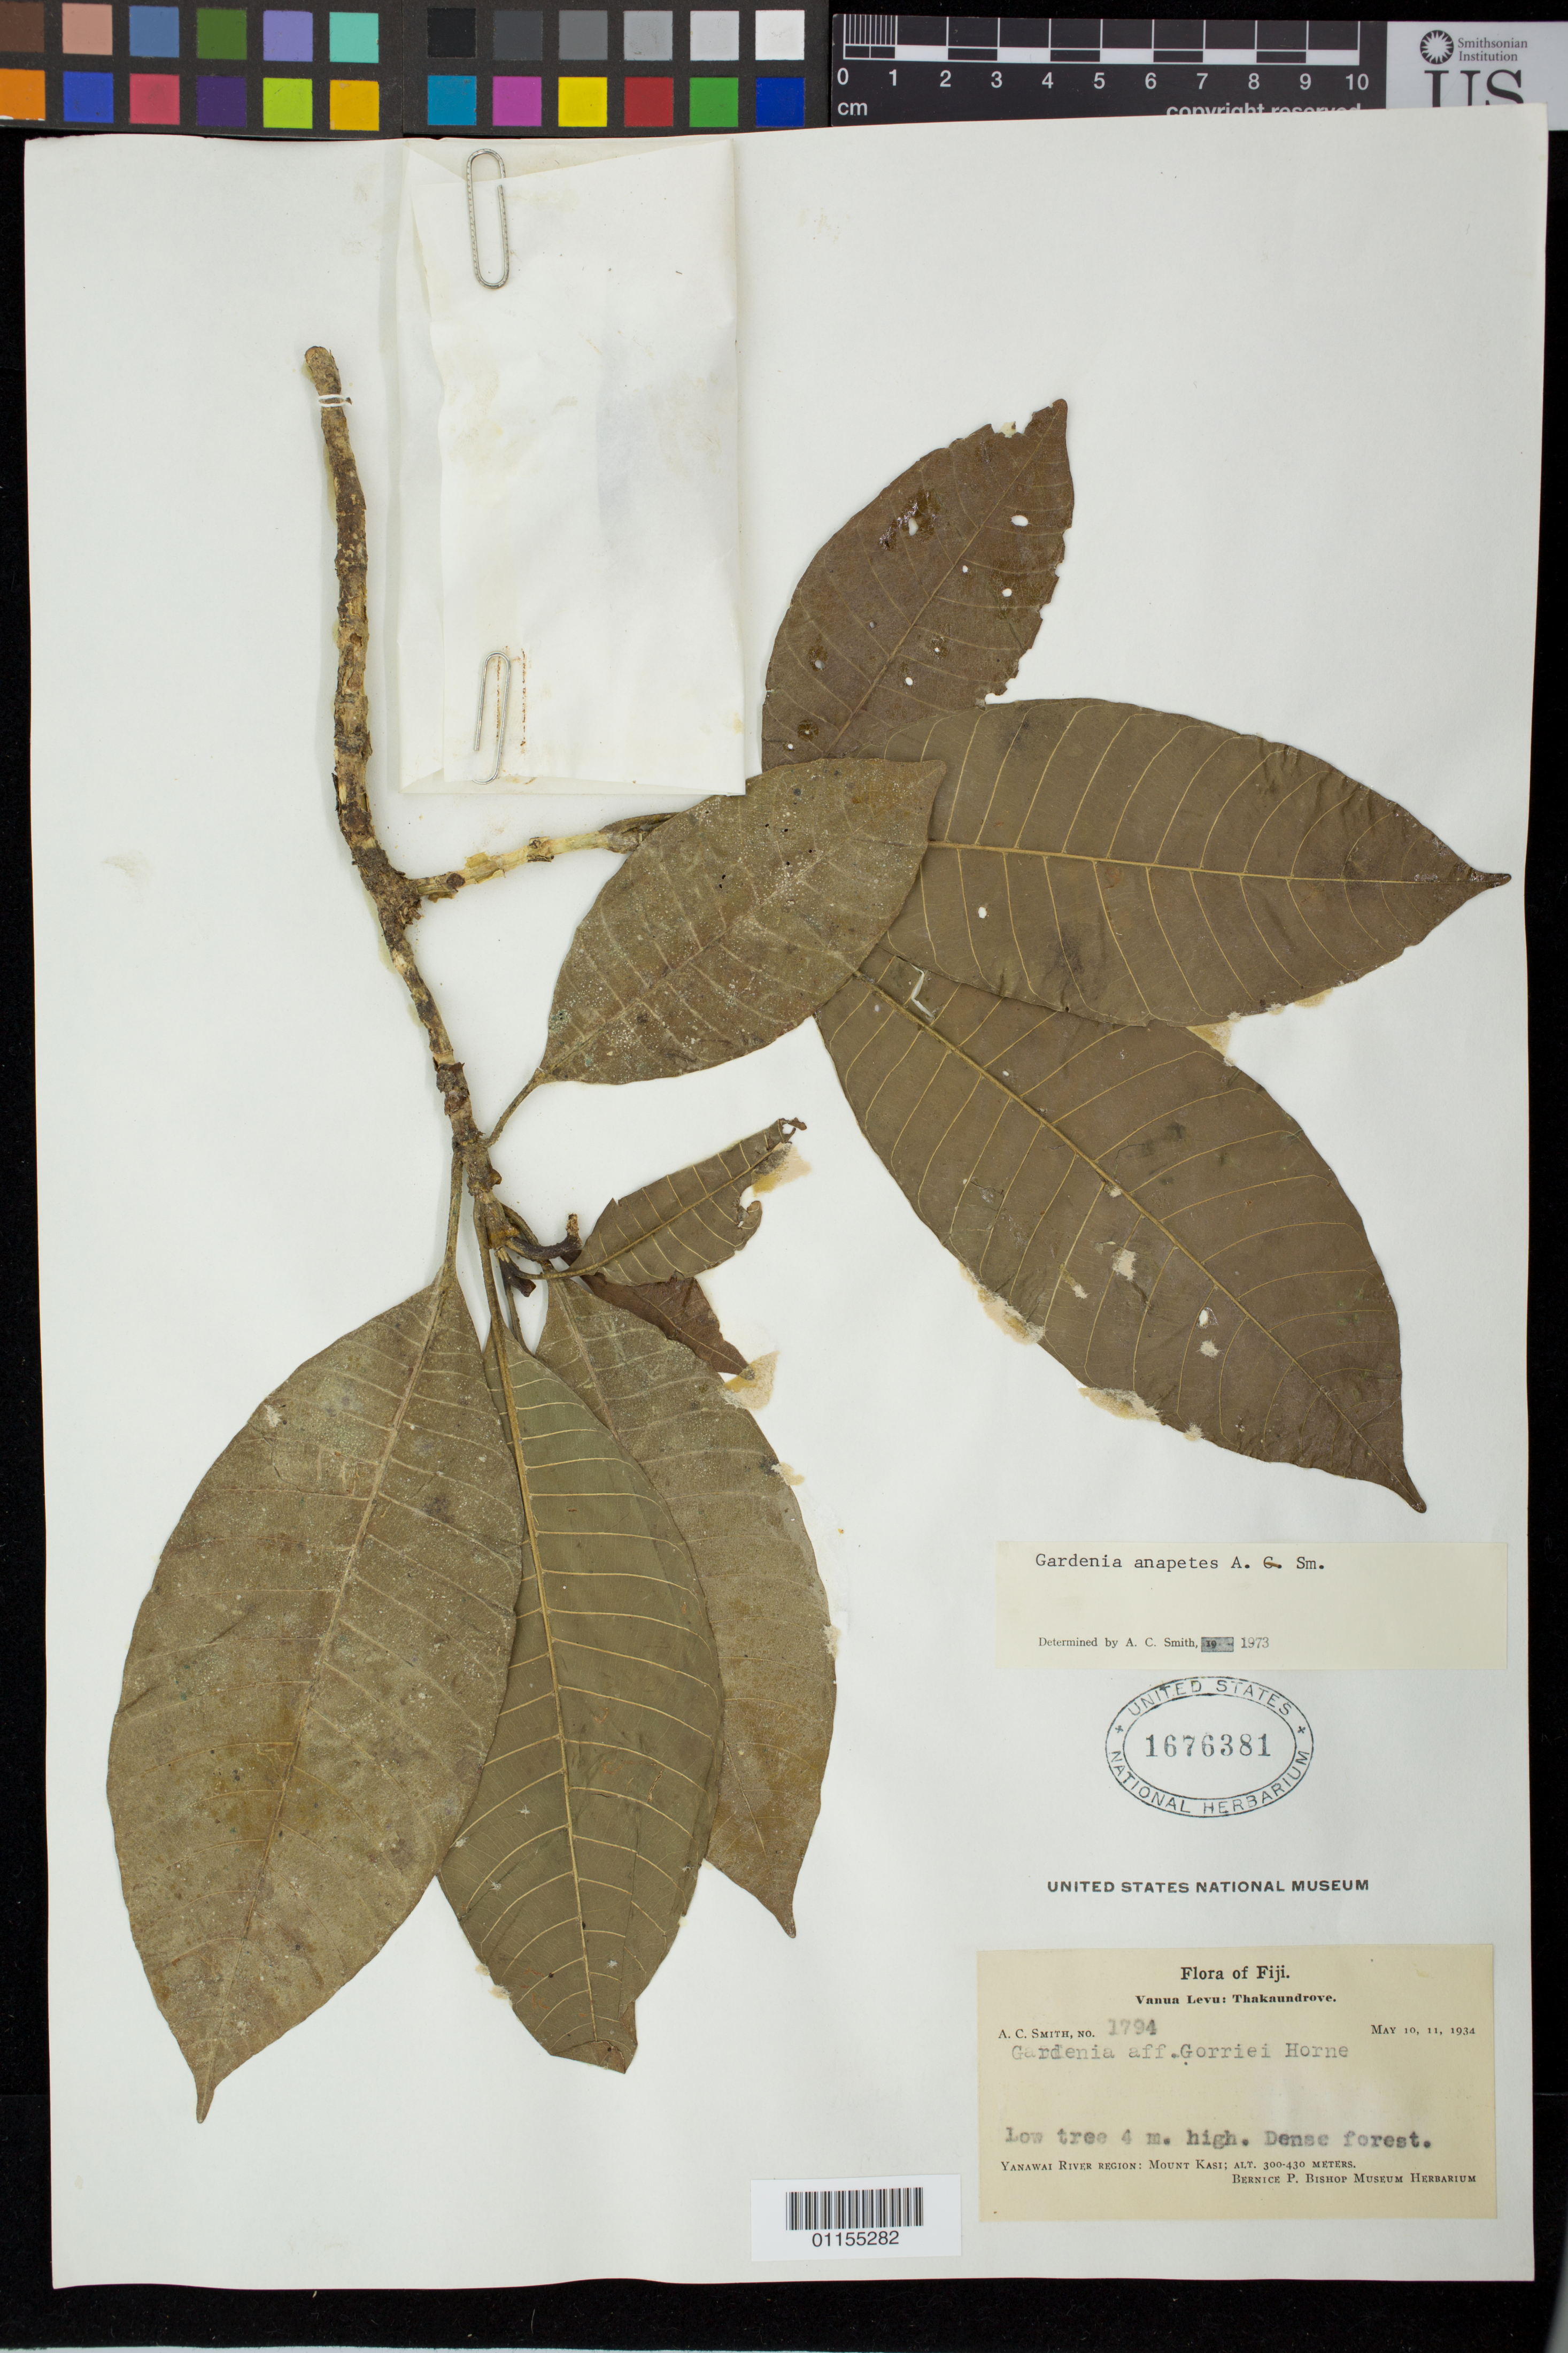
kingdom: Plantae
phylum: Tracheophyta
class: Magnoliopsida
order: Gentianales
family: Rubiaceae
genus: Gardenia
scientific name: Gardenia anapetes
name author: A.C. Sm.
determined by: Smith, A. C.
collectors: A. C. Smith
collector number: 1794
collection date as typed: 10 May 1934 and 11 May 1934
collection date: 1934-05-10,1934-05-11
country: Fiji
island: Vanua Levu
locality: Thakaundrove, Mt. Kasi, Yanawi River region. [Vanua Levu Group]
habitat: Dense forest.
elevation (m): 300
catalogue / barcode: US 1676381